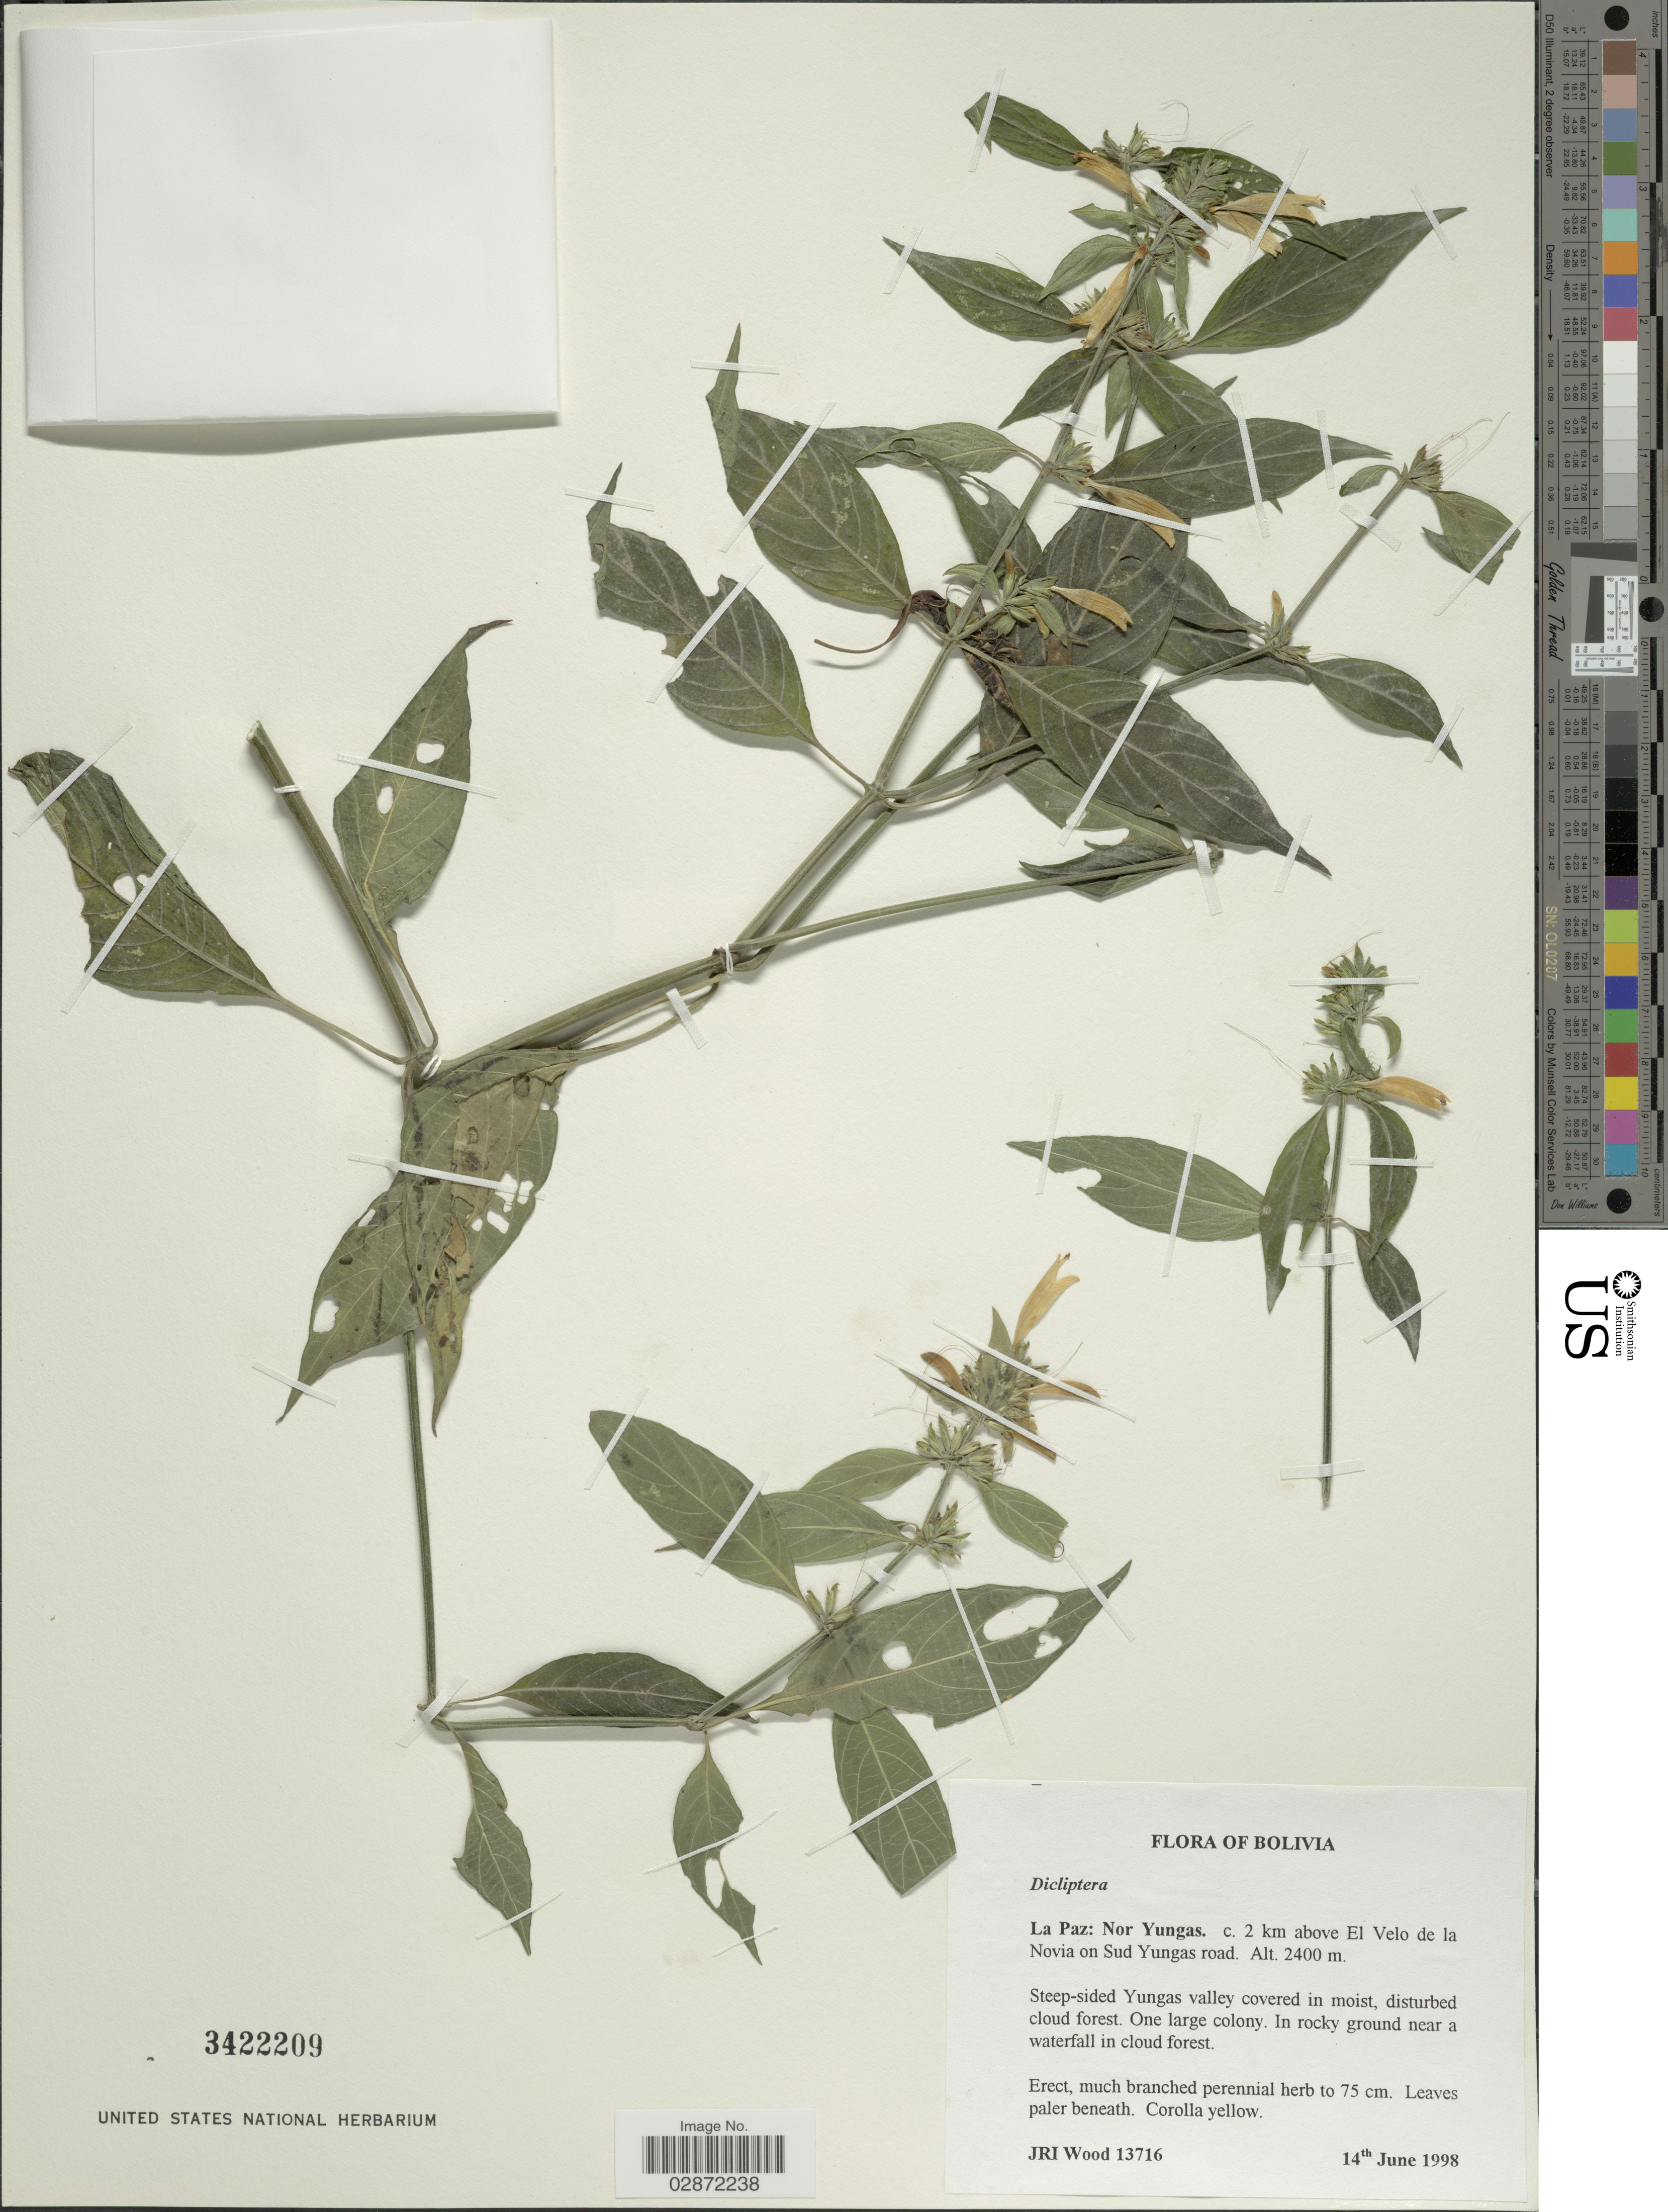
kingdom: Plantae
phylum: Tracheophyta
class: Magnoliopsida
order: Lamiales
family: Acanthaceae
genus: Dicliptera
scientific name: Dicliptera squarrosa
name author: Nees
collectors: J. R. I. Wood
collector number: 13716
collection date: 1998-06-14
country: Bolivia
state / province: La Paz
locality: Nor Yungas. c. 2 km above El Velo de la Novia on Sud Yungas road.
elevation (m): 2400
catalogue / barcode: US 3422209